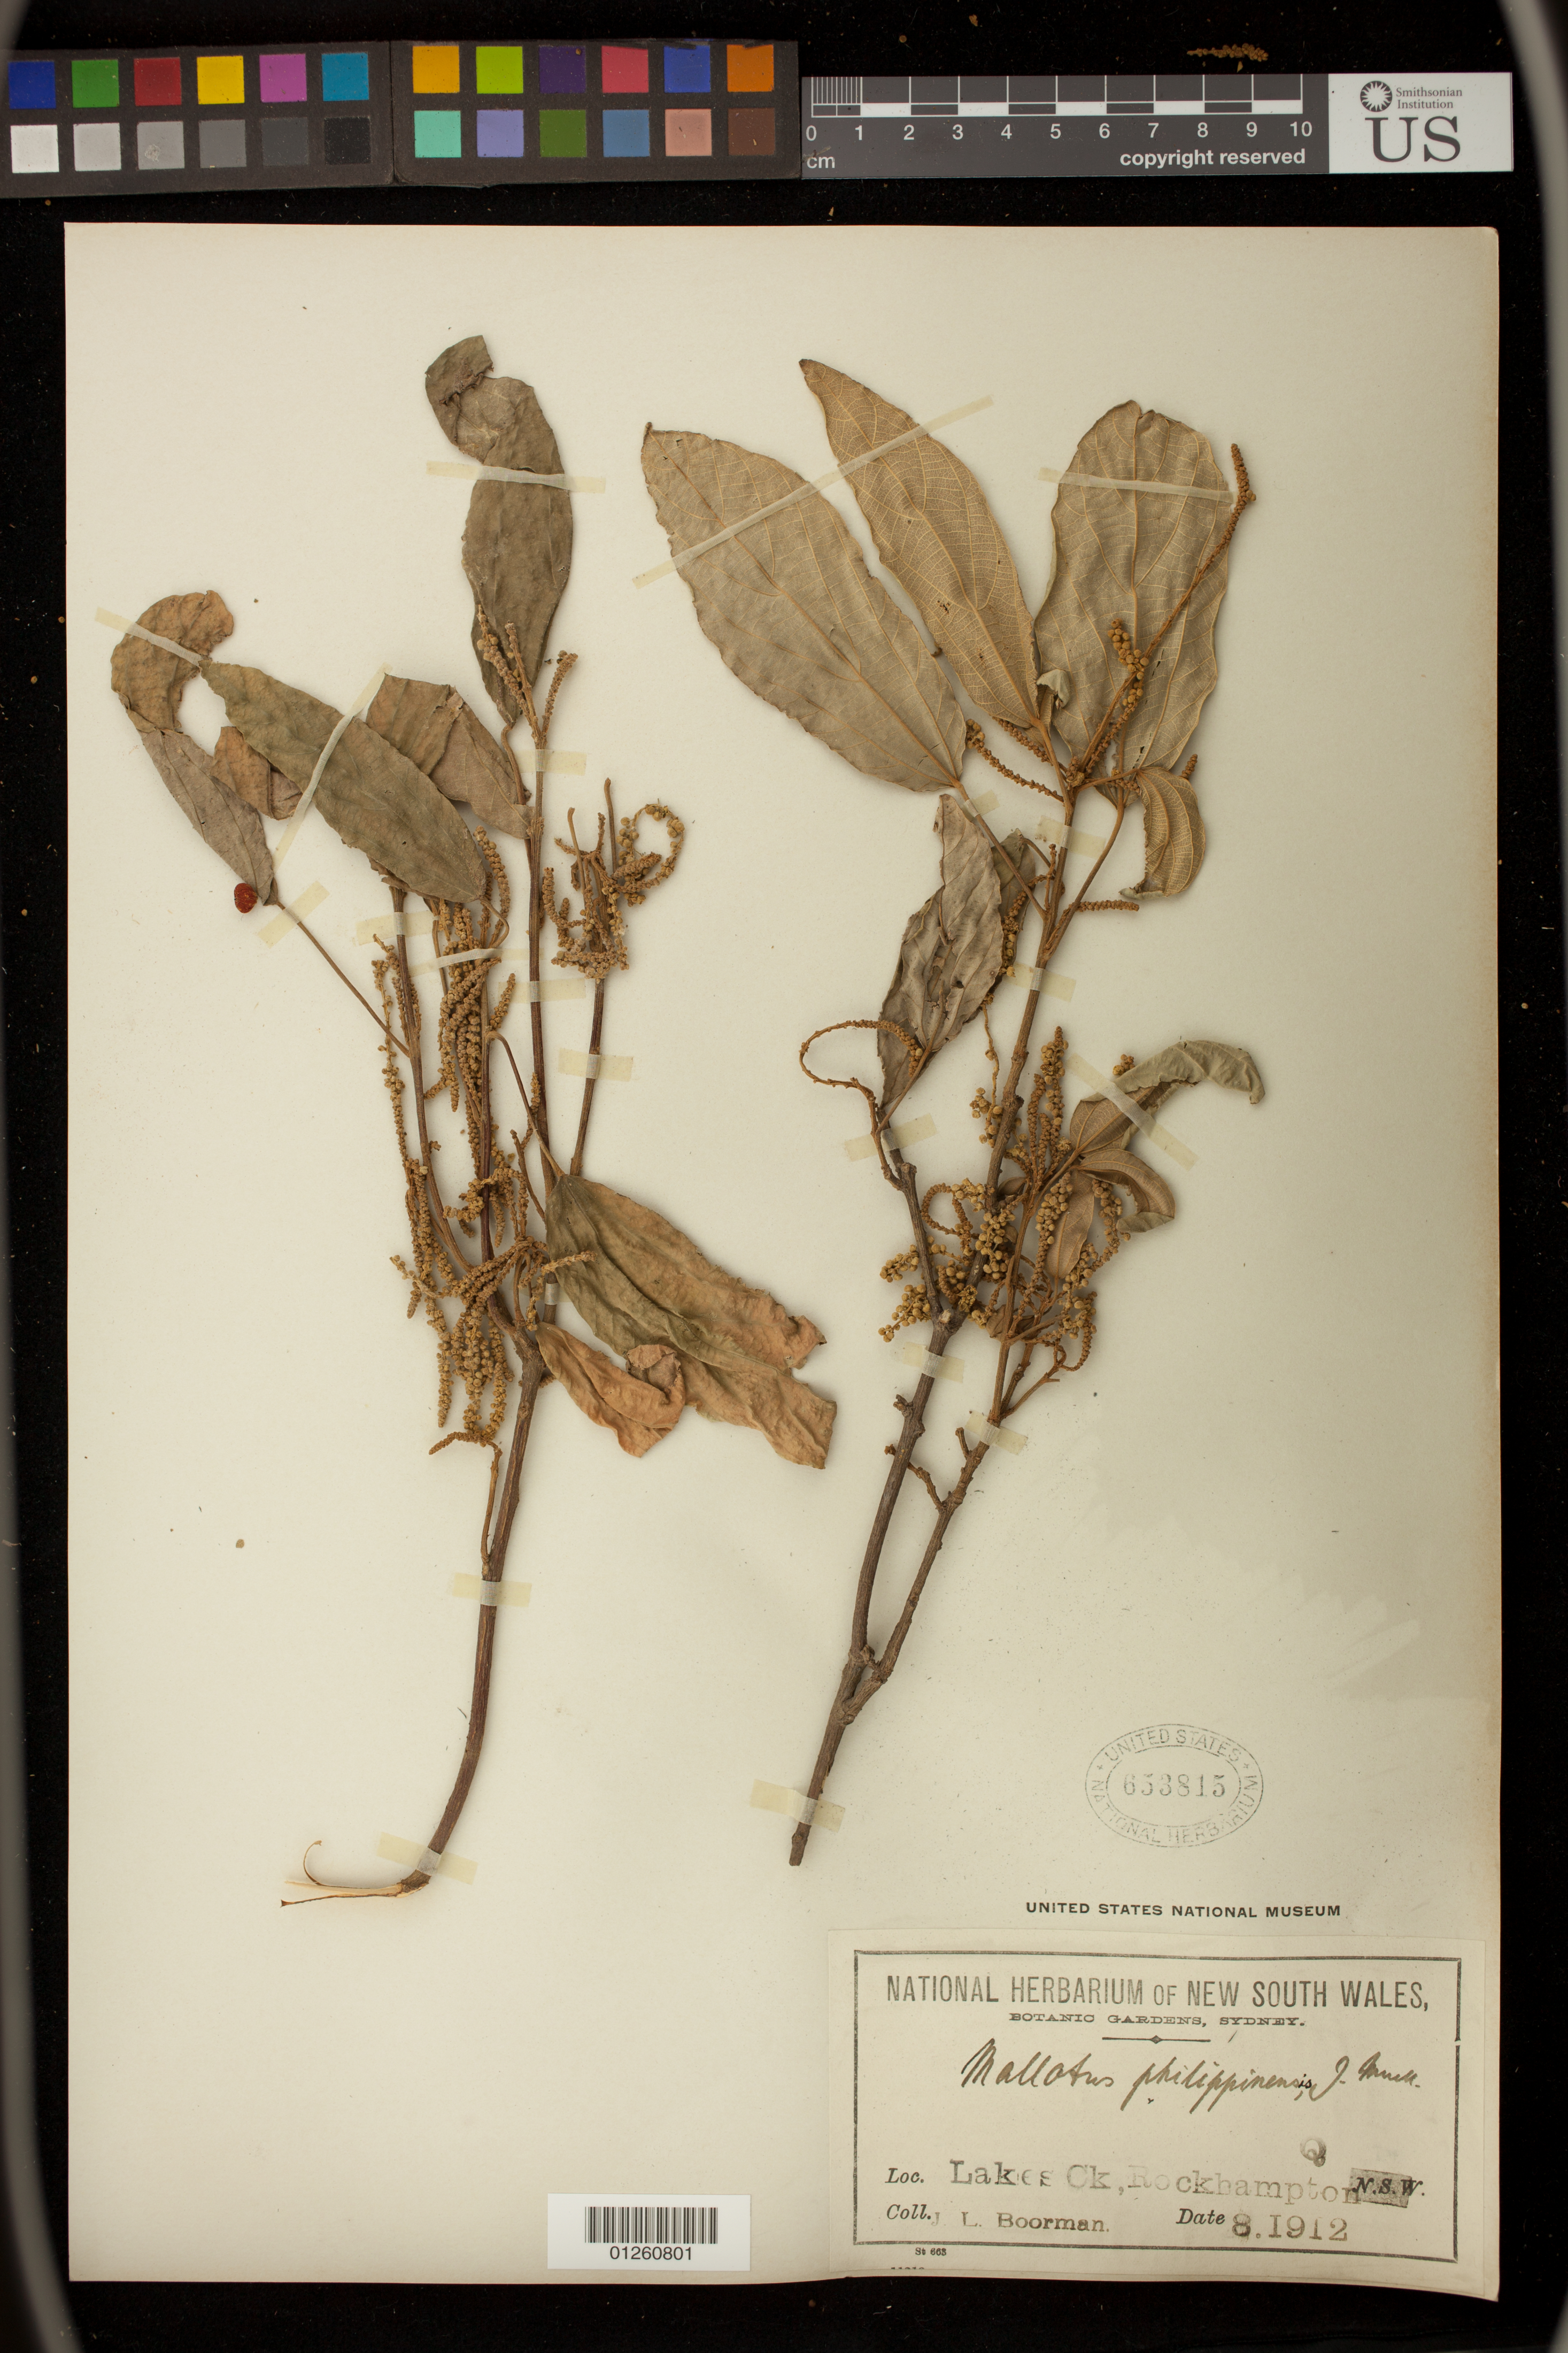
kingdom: Plantae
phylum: Tracheophyta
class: Magnoliopsida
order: Malpighiales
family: Euphorbiaceae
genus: Mallotus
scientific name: Mallotus philippensis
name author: (Lam.) Müll. Arg.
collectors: J. Boorman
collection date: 1912-08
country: Australia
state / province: New South Wales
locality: Lakes Ck. Rockhampton.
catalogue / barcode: US 653815